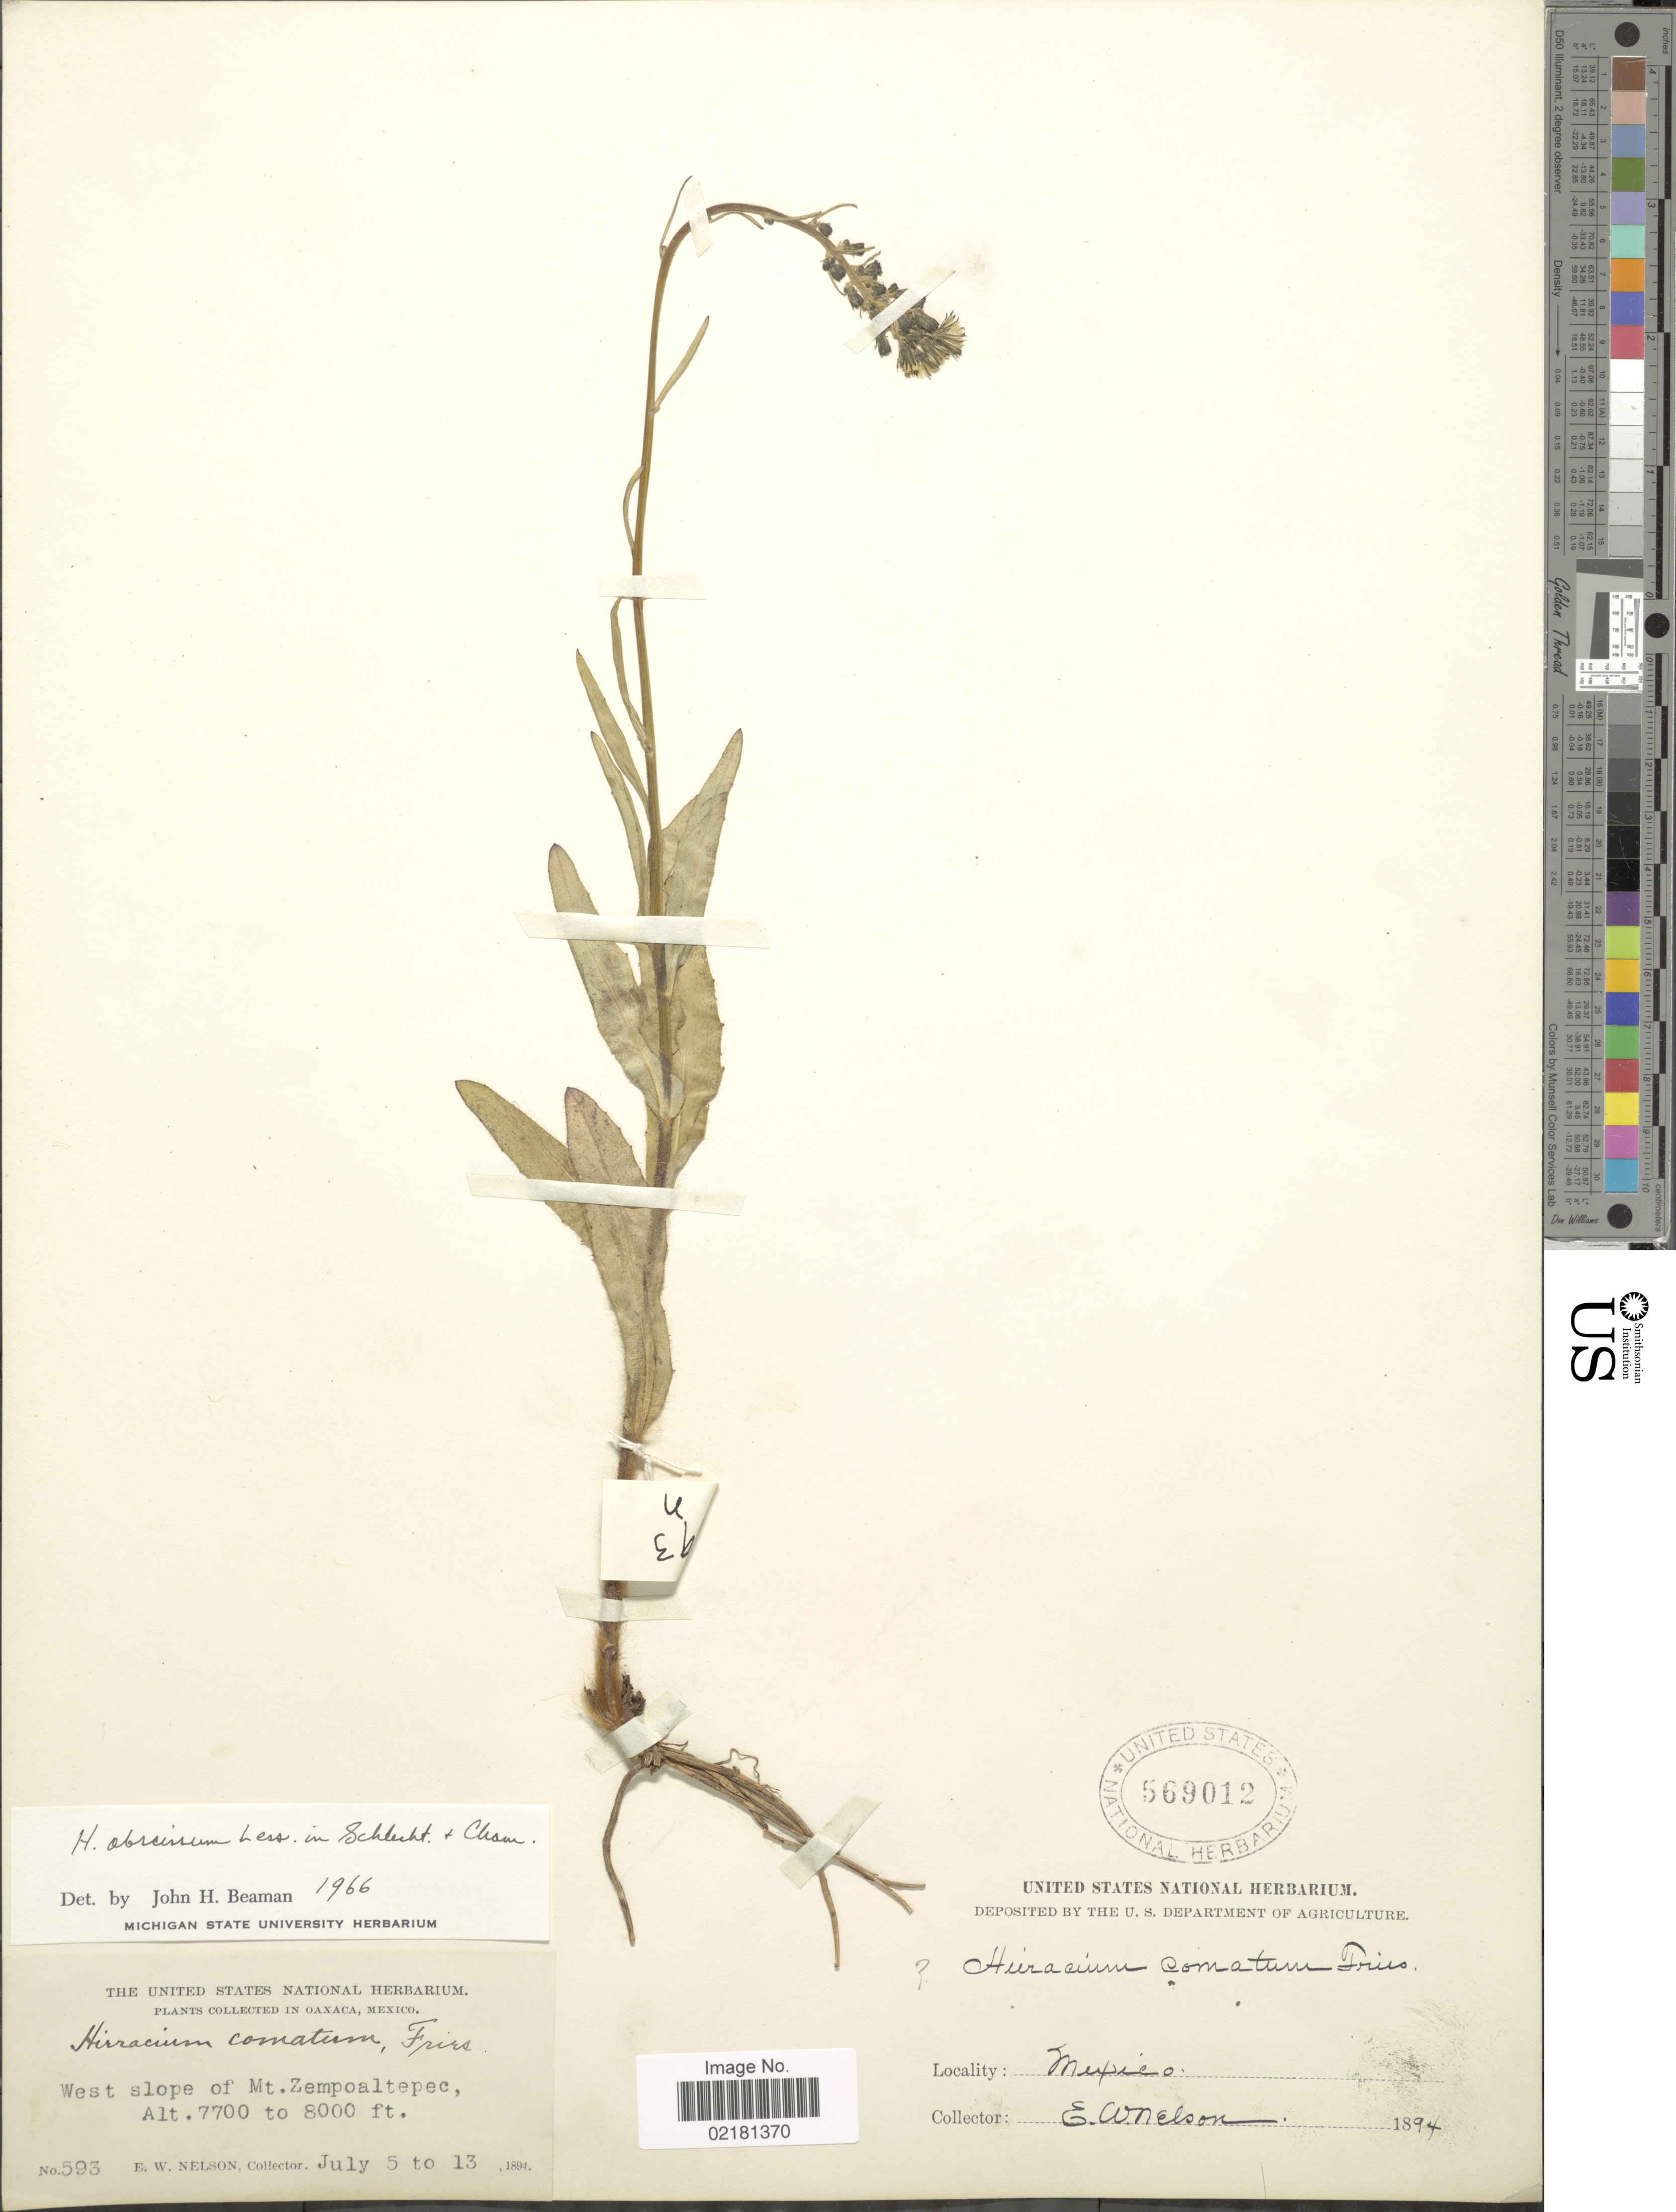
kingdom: Plantae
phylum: Tracheophyta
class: Magnoliopsida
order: Asterales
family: Asteraceae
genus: Hieracium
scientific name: Hieracium abscissum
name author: Less.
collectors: E. W. Nelson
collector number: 593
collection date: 1894-07-05/1894-07-13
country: Mexico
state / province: Oaxaca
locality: West slope of Mt. Zempoaltepec.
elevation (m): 2347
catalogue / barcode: US 569012